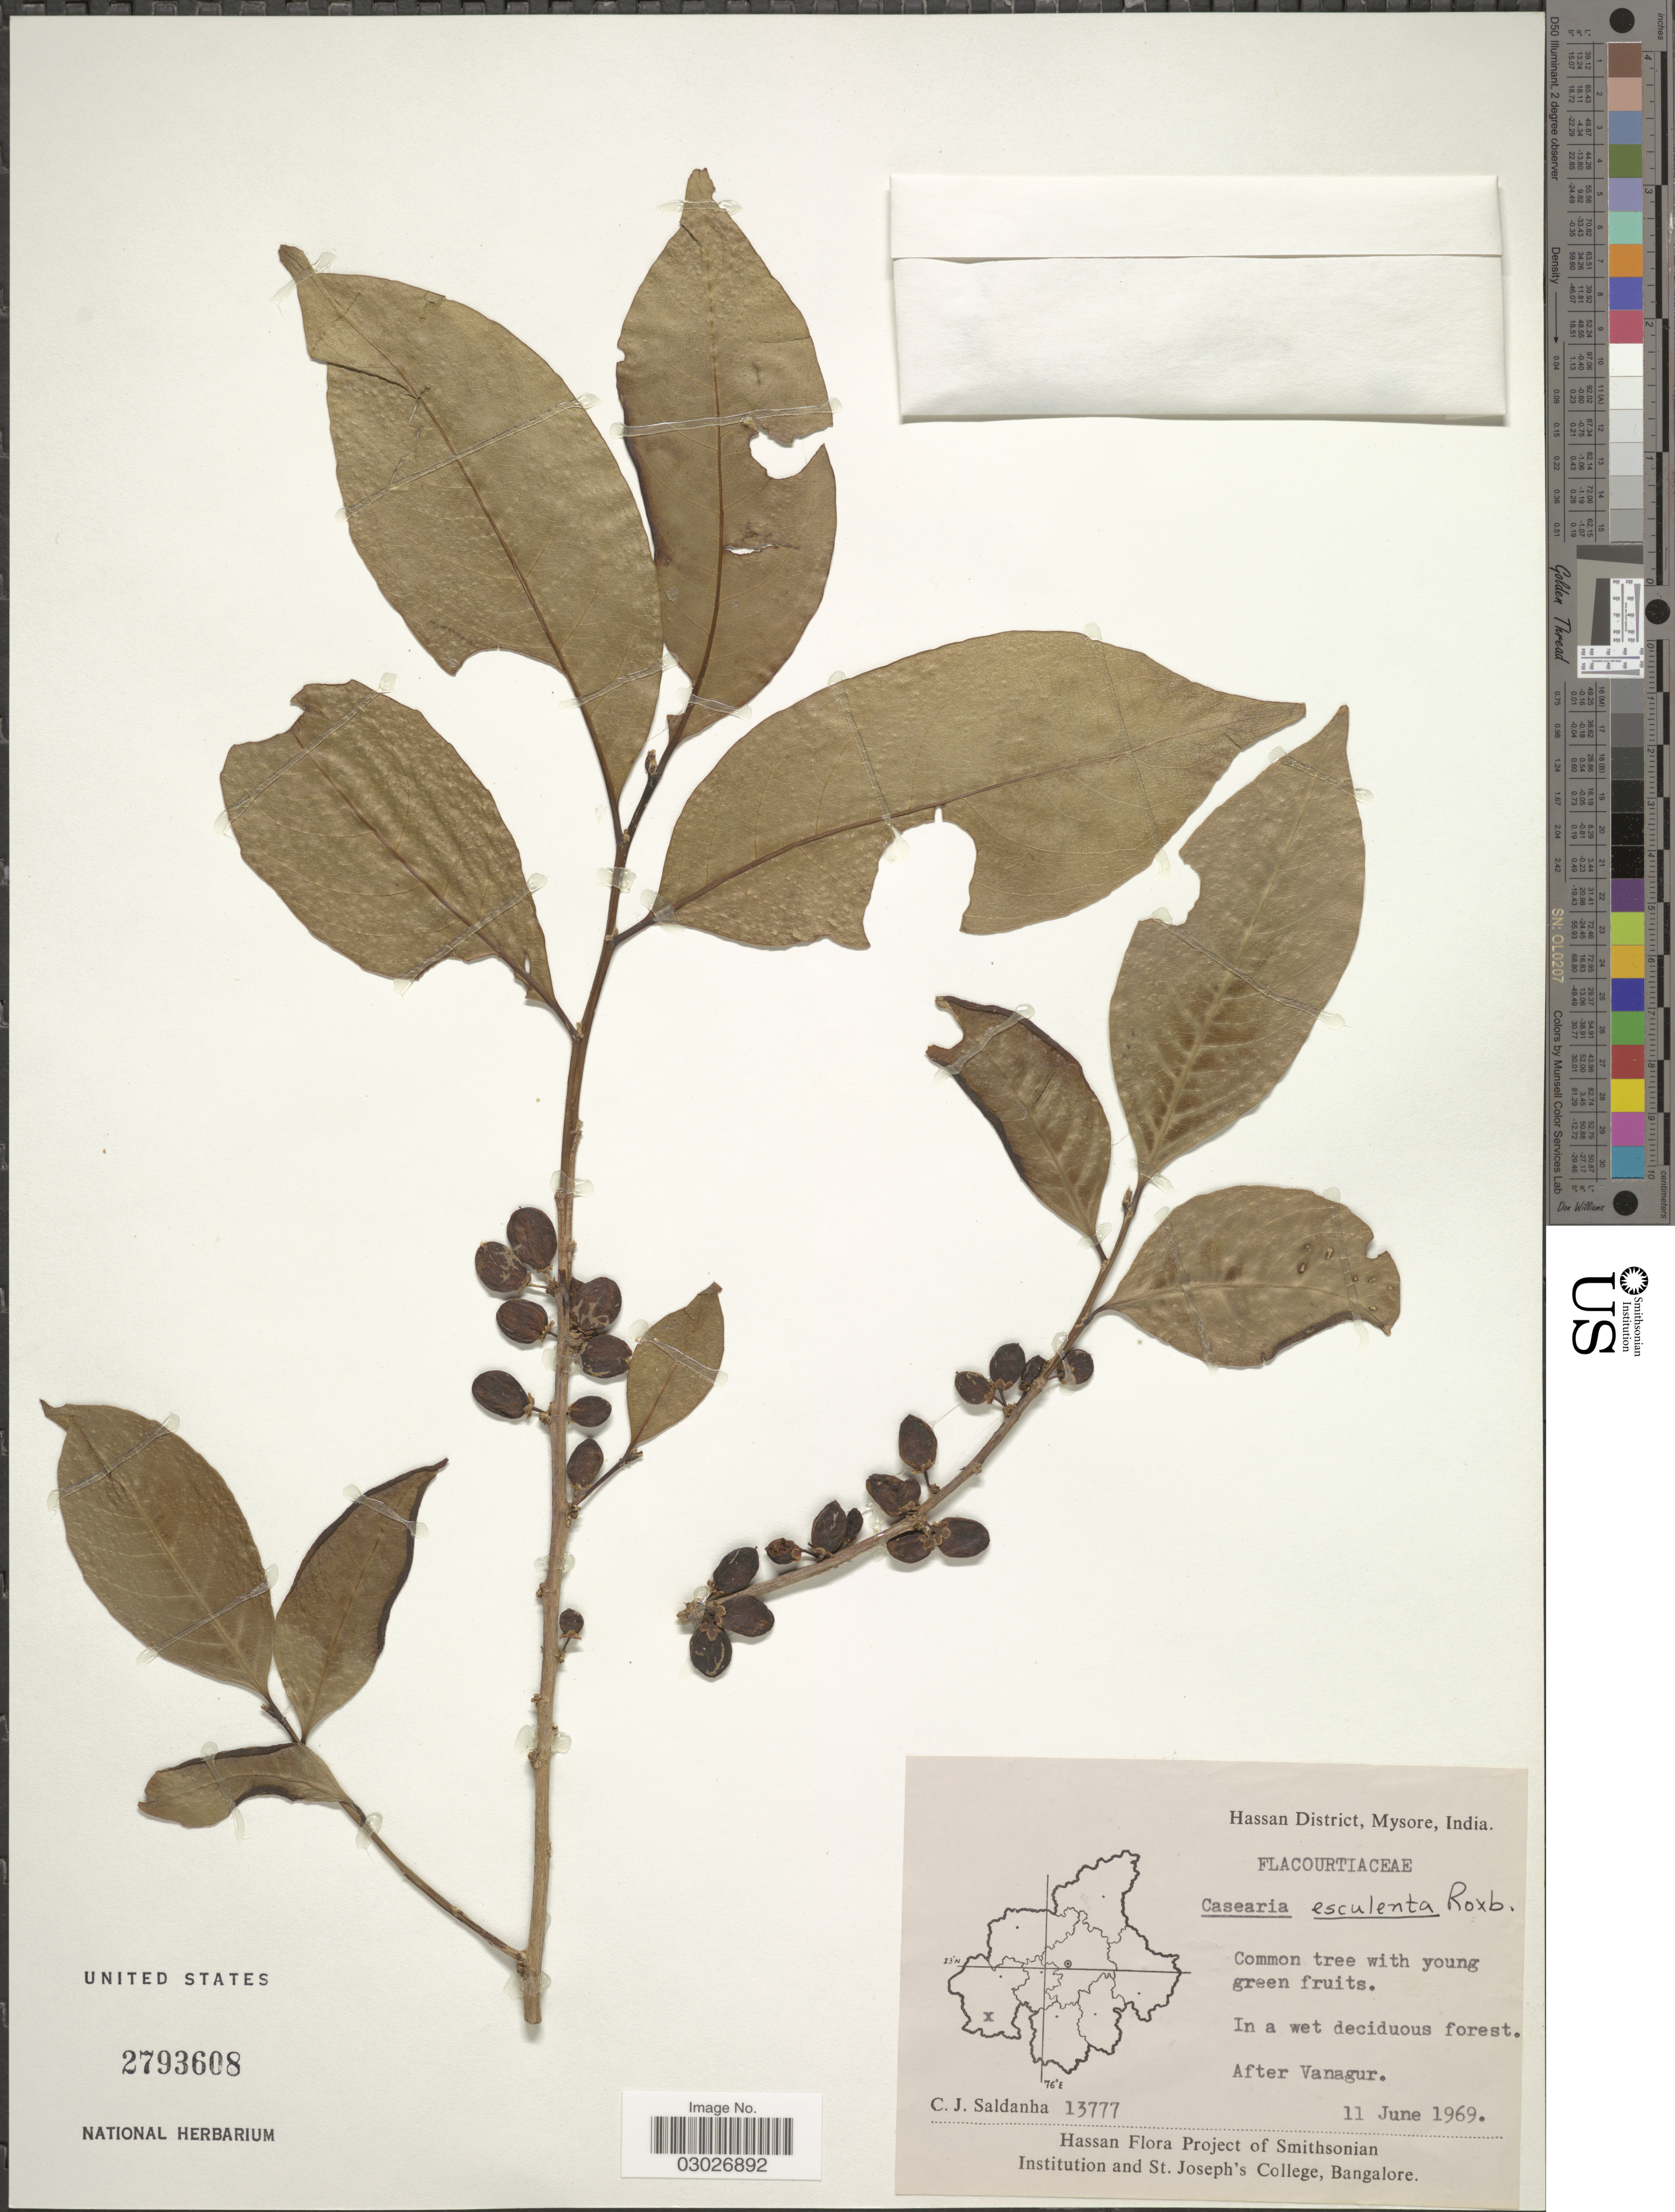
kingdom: Plantae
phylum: Tracheophyta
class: Magnoliopsida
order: Malpighiales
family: Salicaceae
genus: Casearia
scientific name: Casearia esculenta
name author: Roxb.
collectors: C. J. Saldanha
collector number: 13777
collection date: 1969-06-11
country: India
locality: Hassan District, Mysore. After Vanagur.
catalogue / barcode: US 2793608